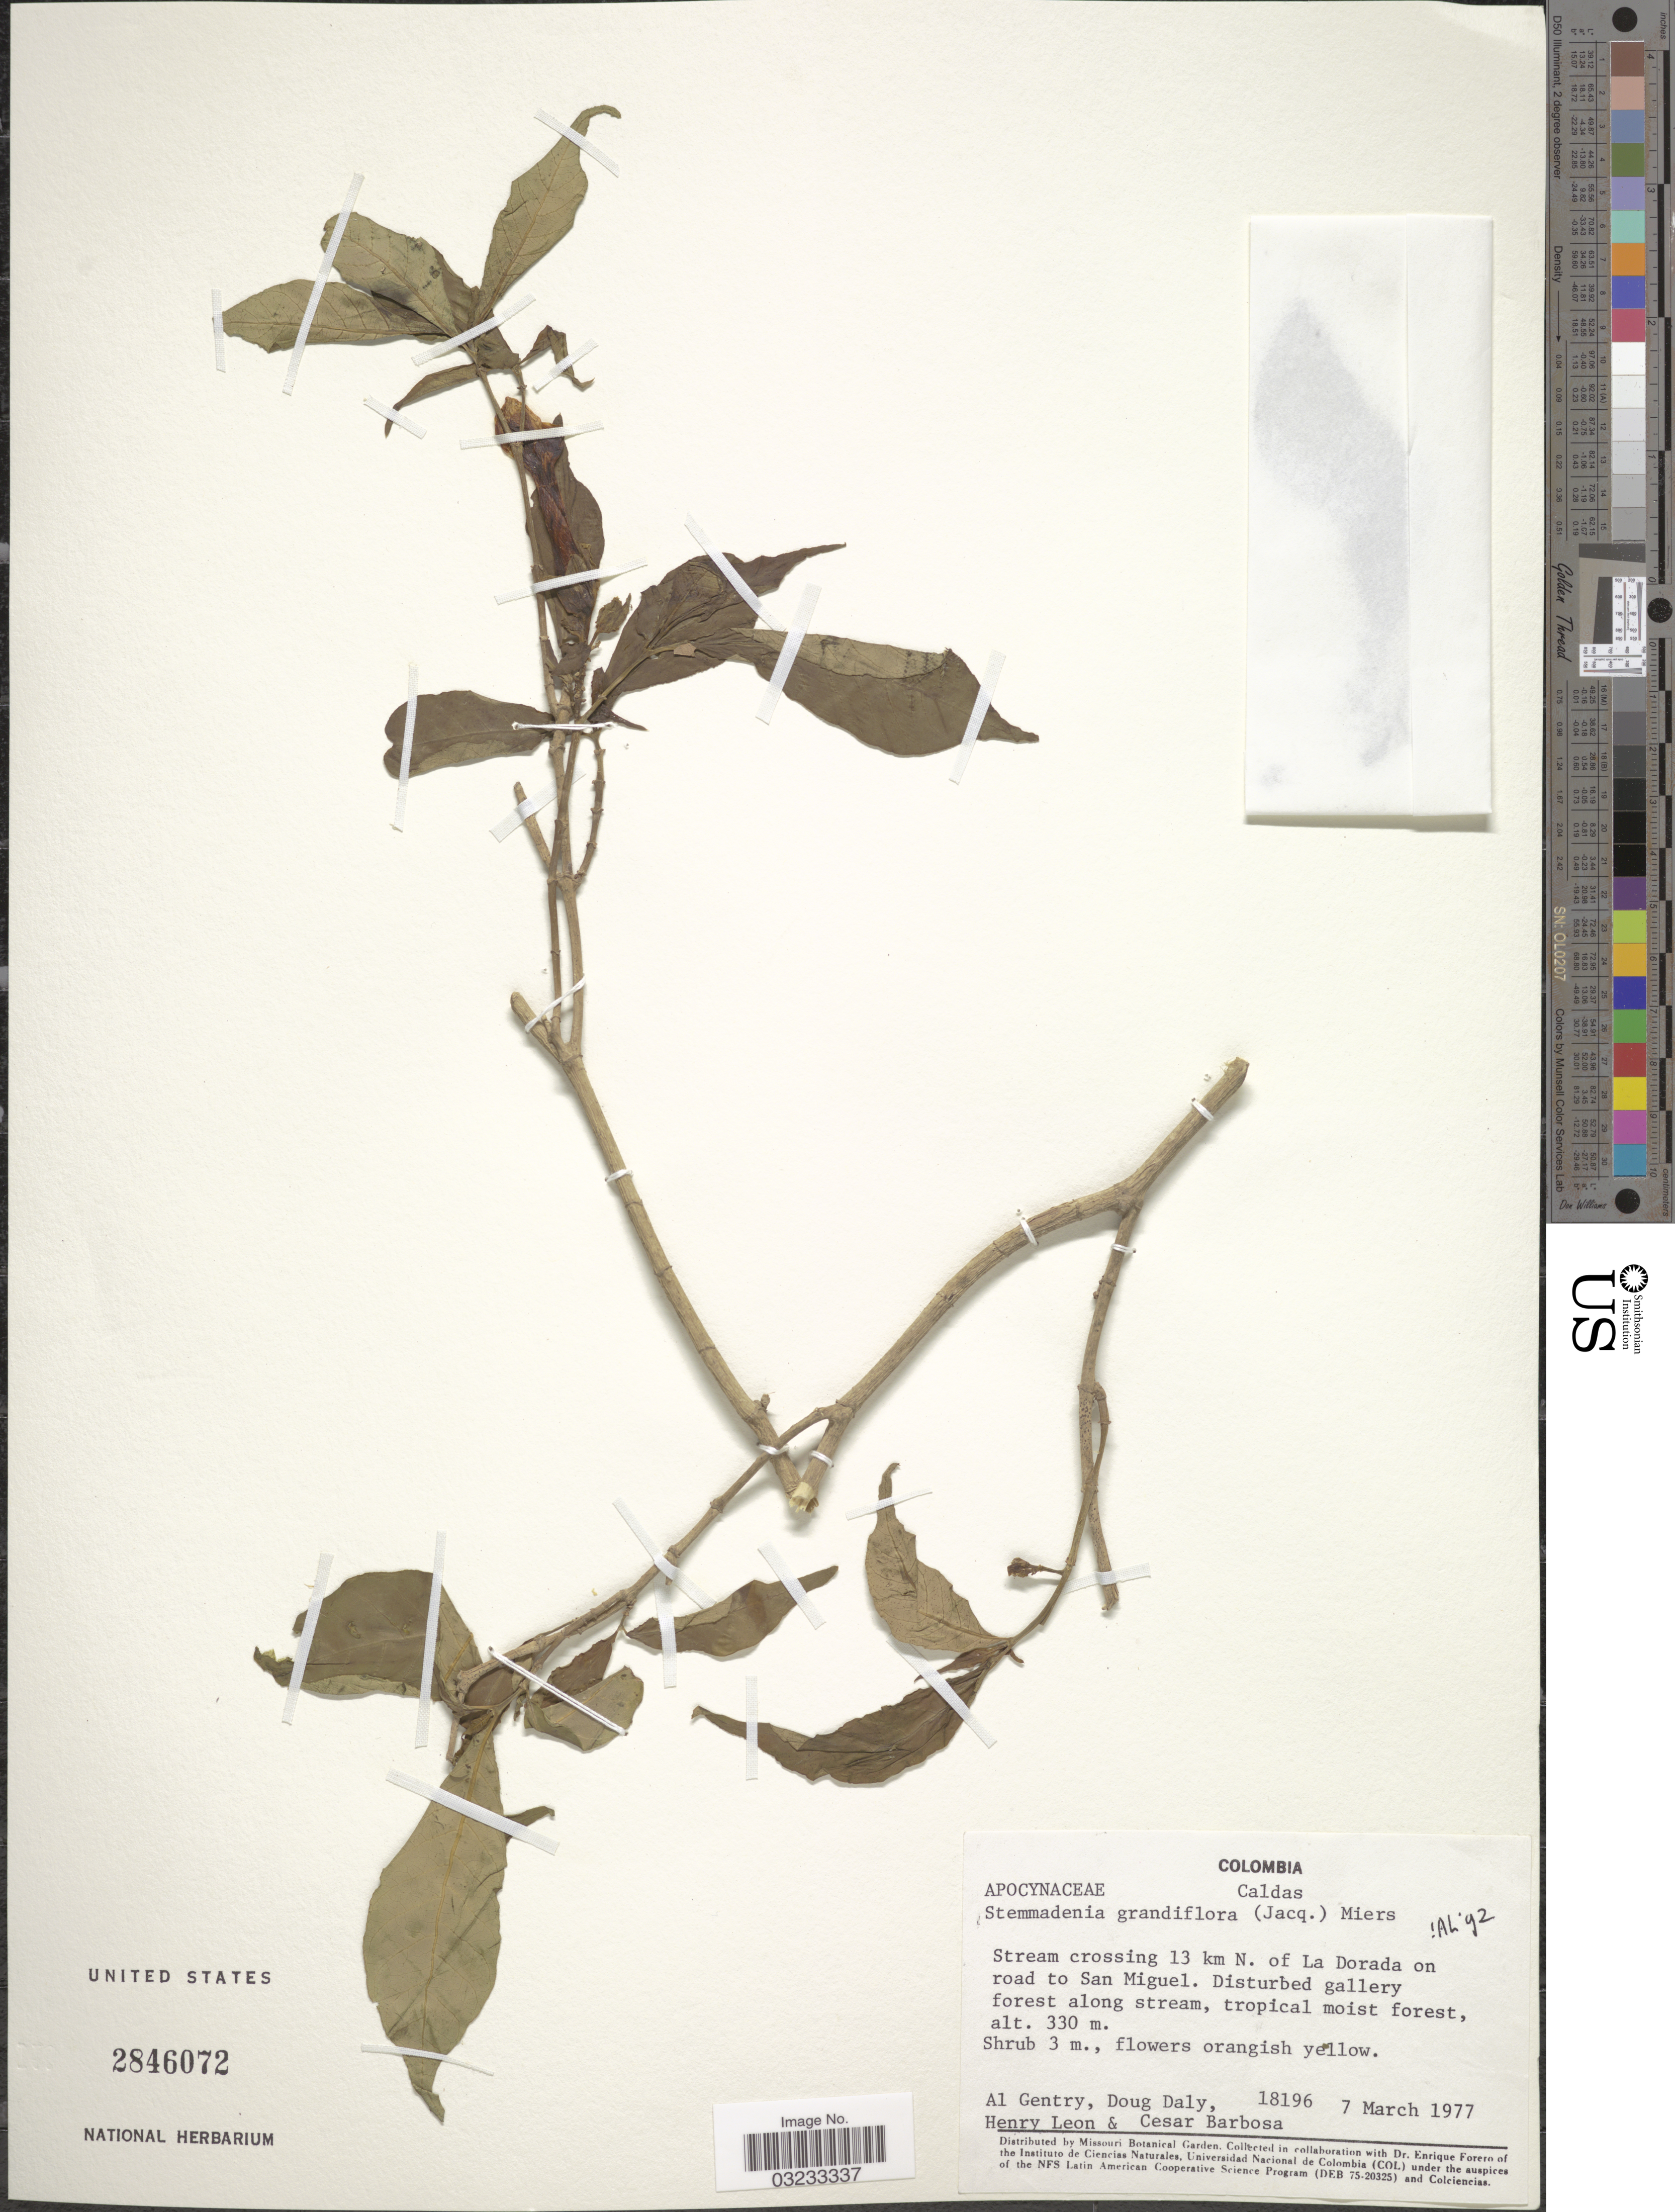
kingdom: Plantae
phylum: Tracheophyta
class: Magnoliopsida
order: Gentianales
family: Apocynaceae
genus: Stemmadenia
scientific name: Stemmadenia grandiflora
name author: (Jacq.) Miers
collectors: A. H. Gentry, D. C. Daly, Henry Leon & C. E. Barbosa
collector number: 18196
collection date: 1977-03-07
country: Colombia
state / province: Caldas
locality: Stream crossing 13 km N, of La Dorada on road to San Miguel.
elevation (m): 330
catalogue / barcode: US 2846072